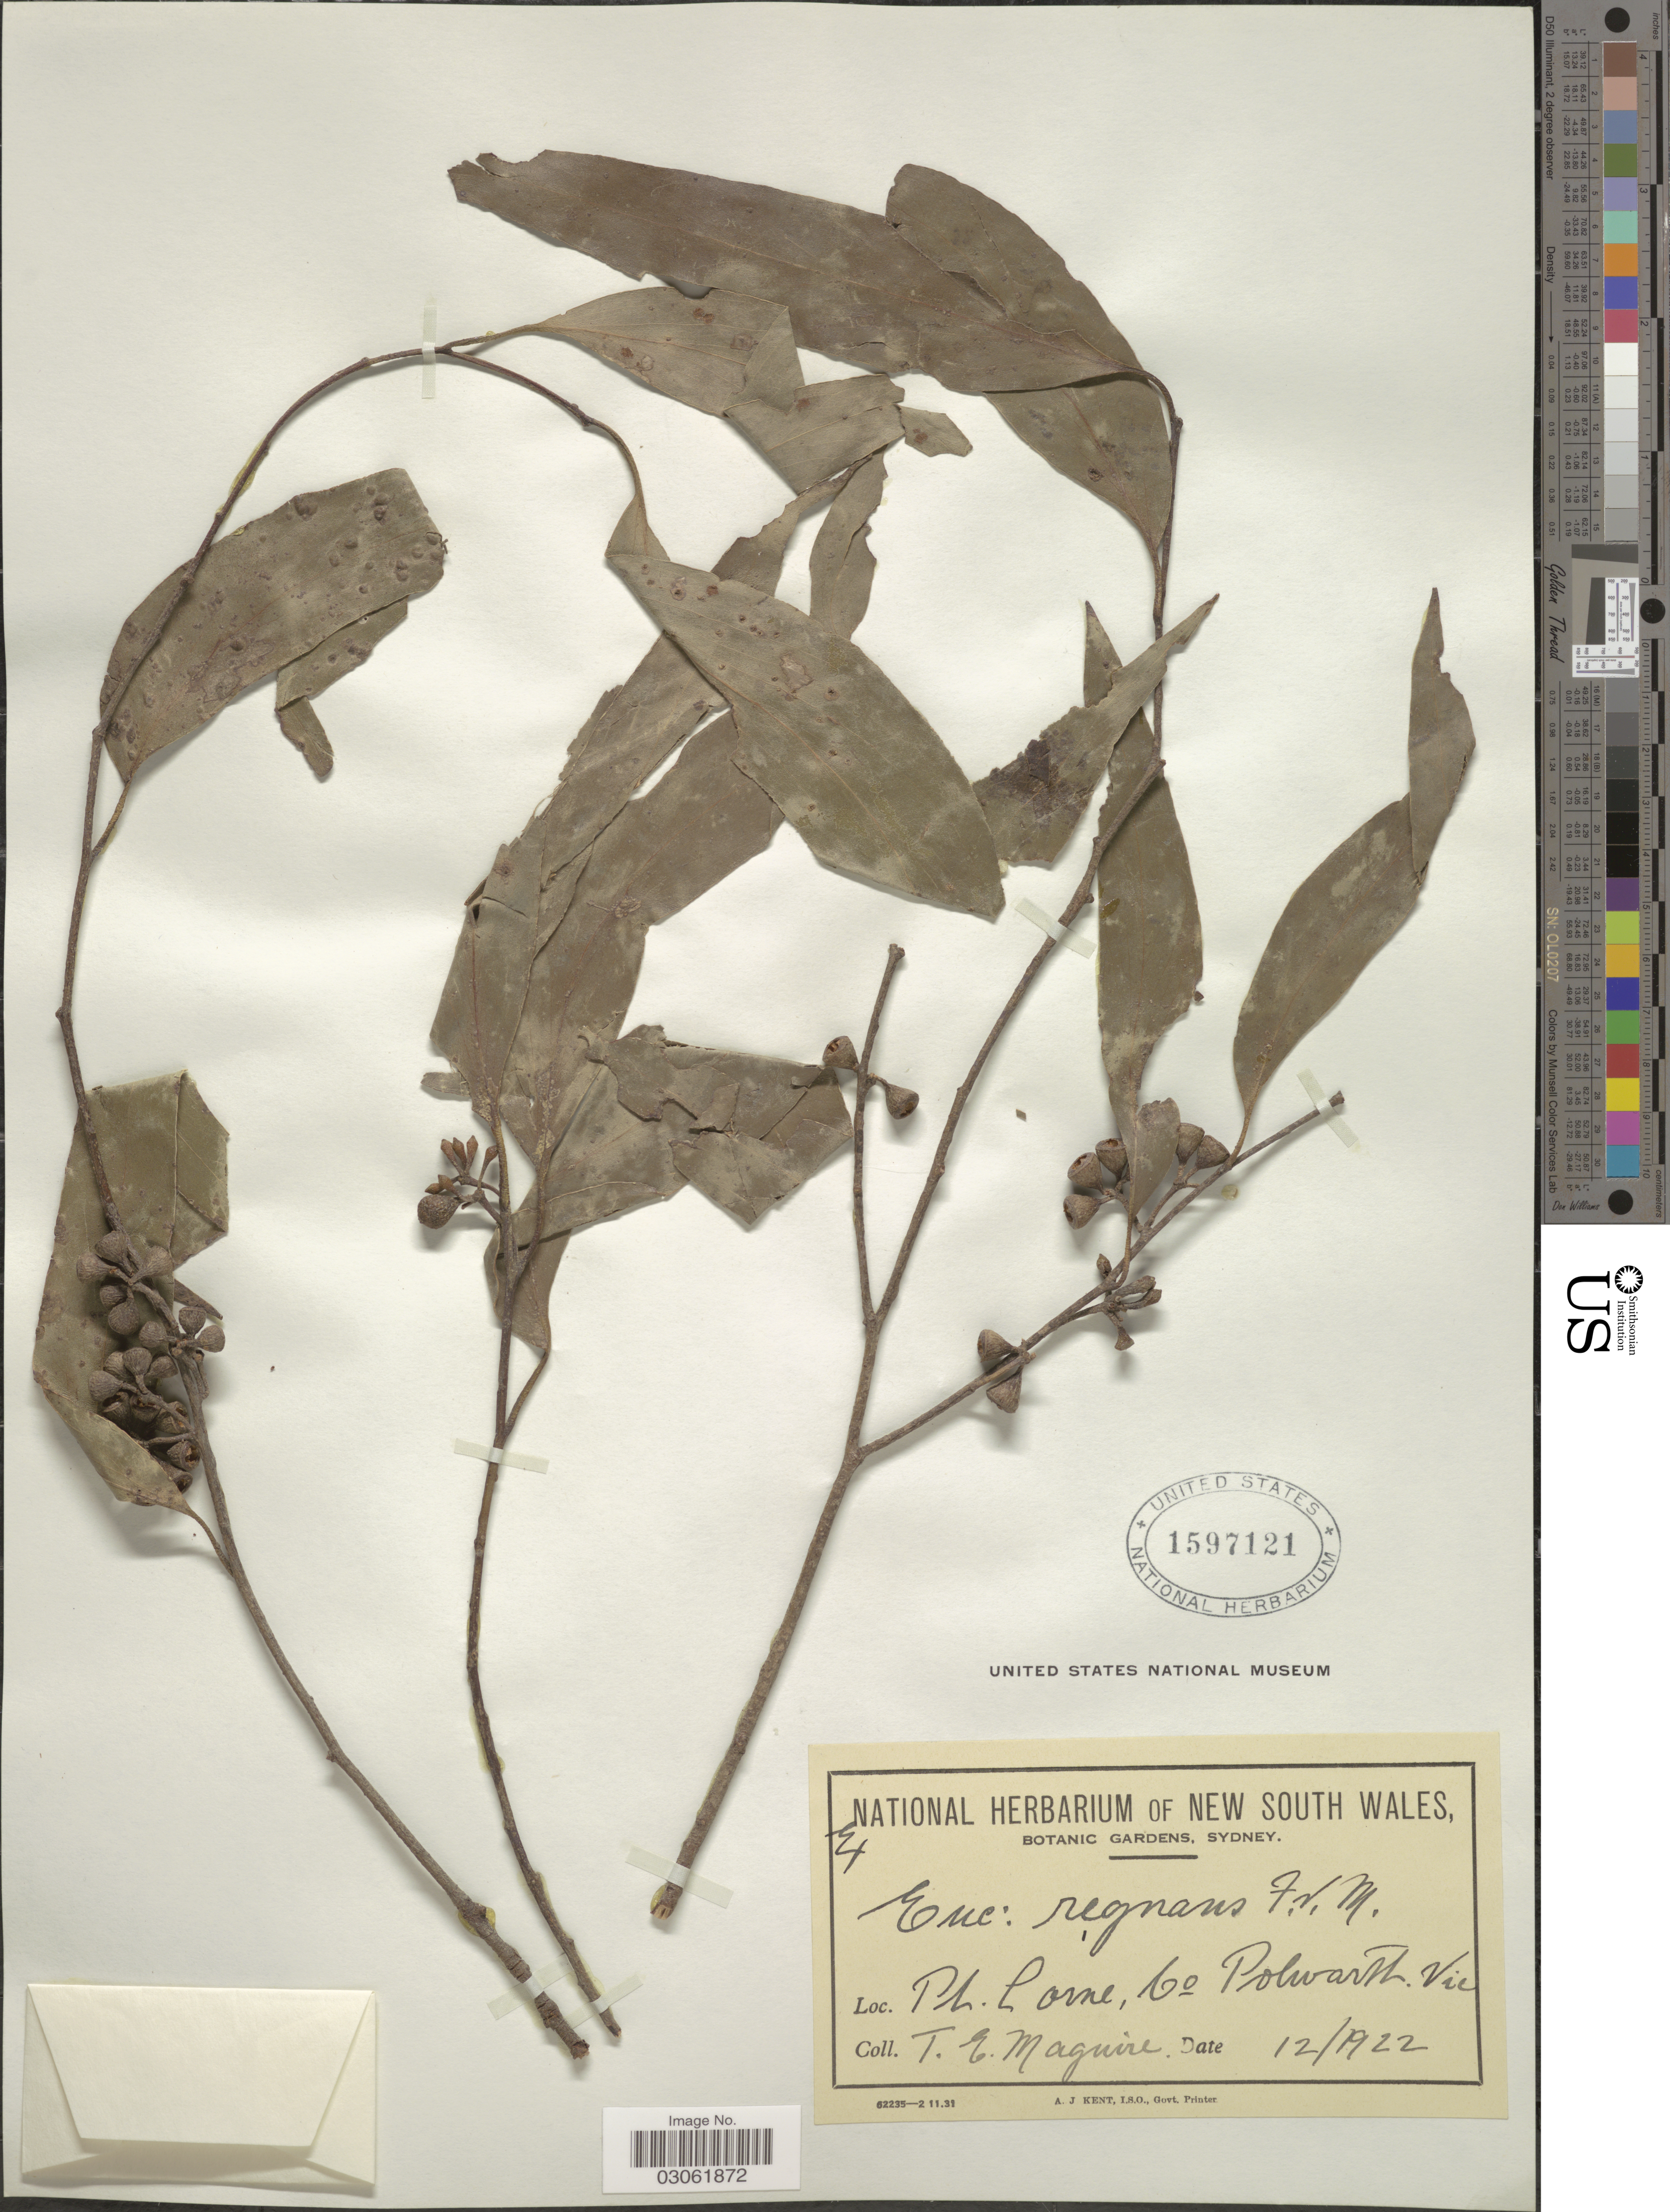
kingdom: Plantae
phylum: Tracheophyta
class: Magnoliopsida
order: Myrtales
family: Myrtaceae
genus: Eucalyptus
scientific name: Eucalyptus regnans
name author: F. Muell.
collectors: T. Maguire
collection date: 1922-12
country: Australia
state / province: New South Wales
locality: Ph. Corne, Co. Polwarth. Vic.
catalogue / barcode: US 1597121